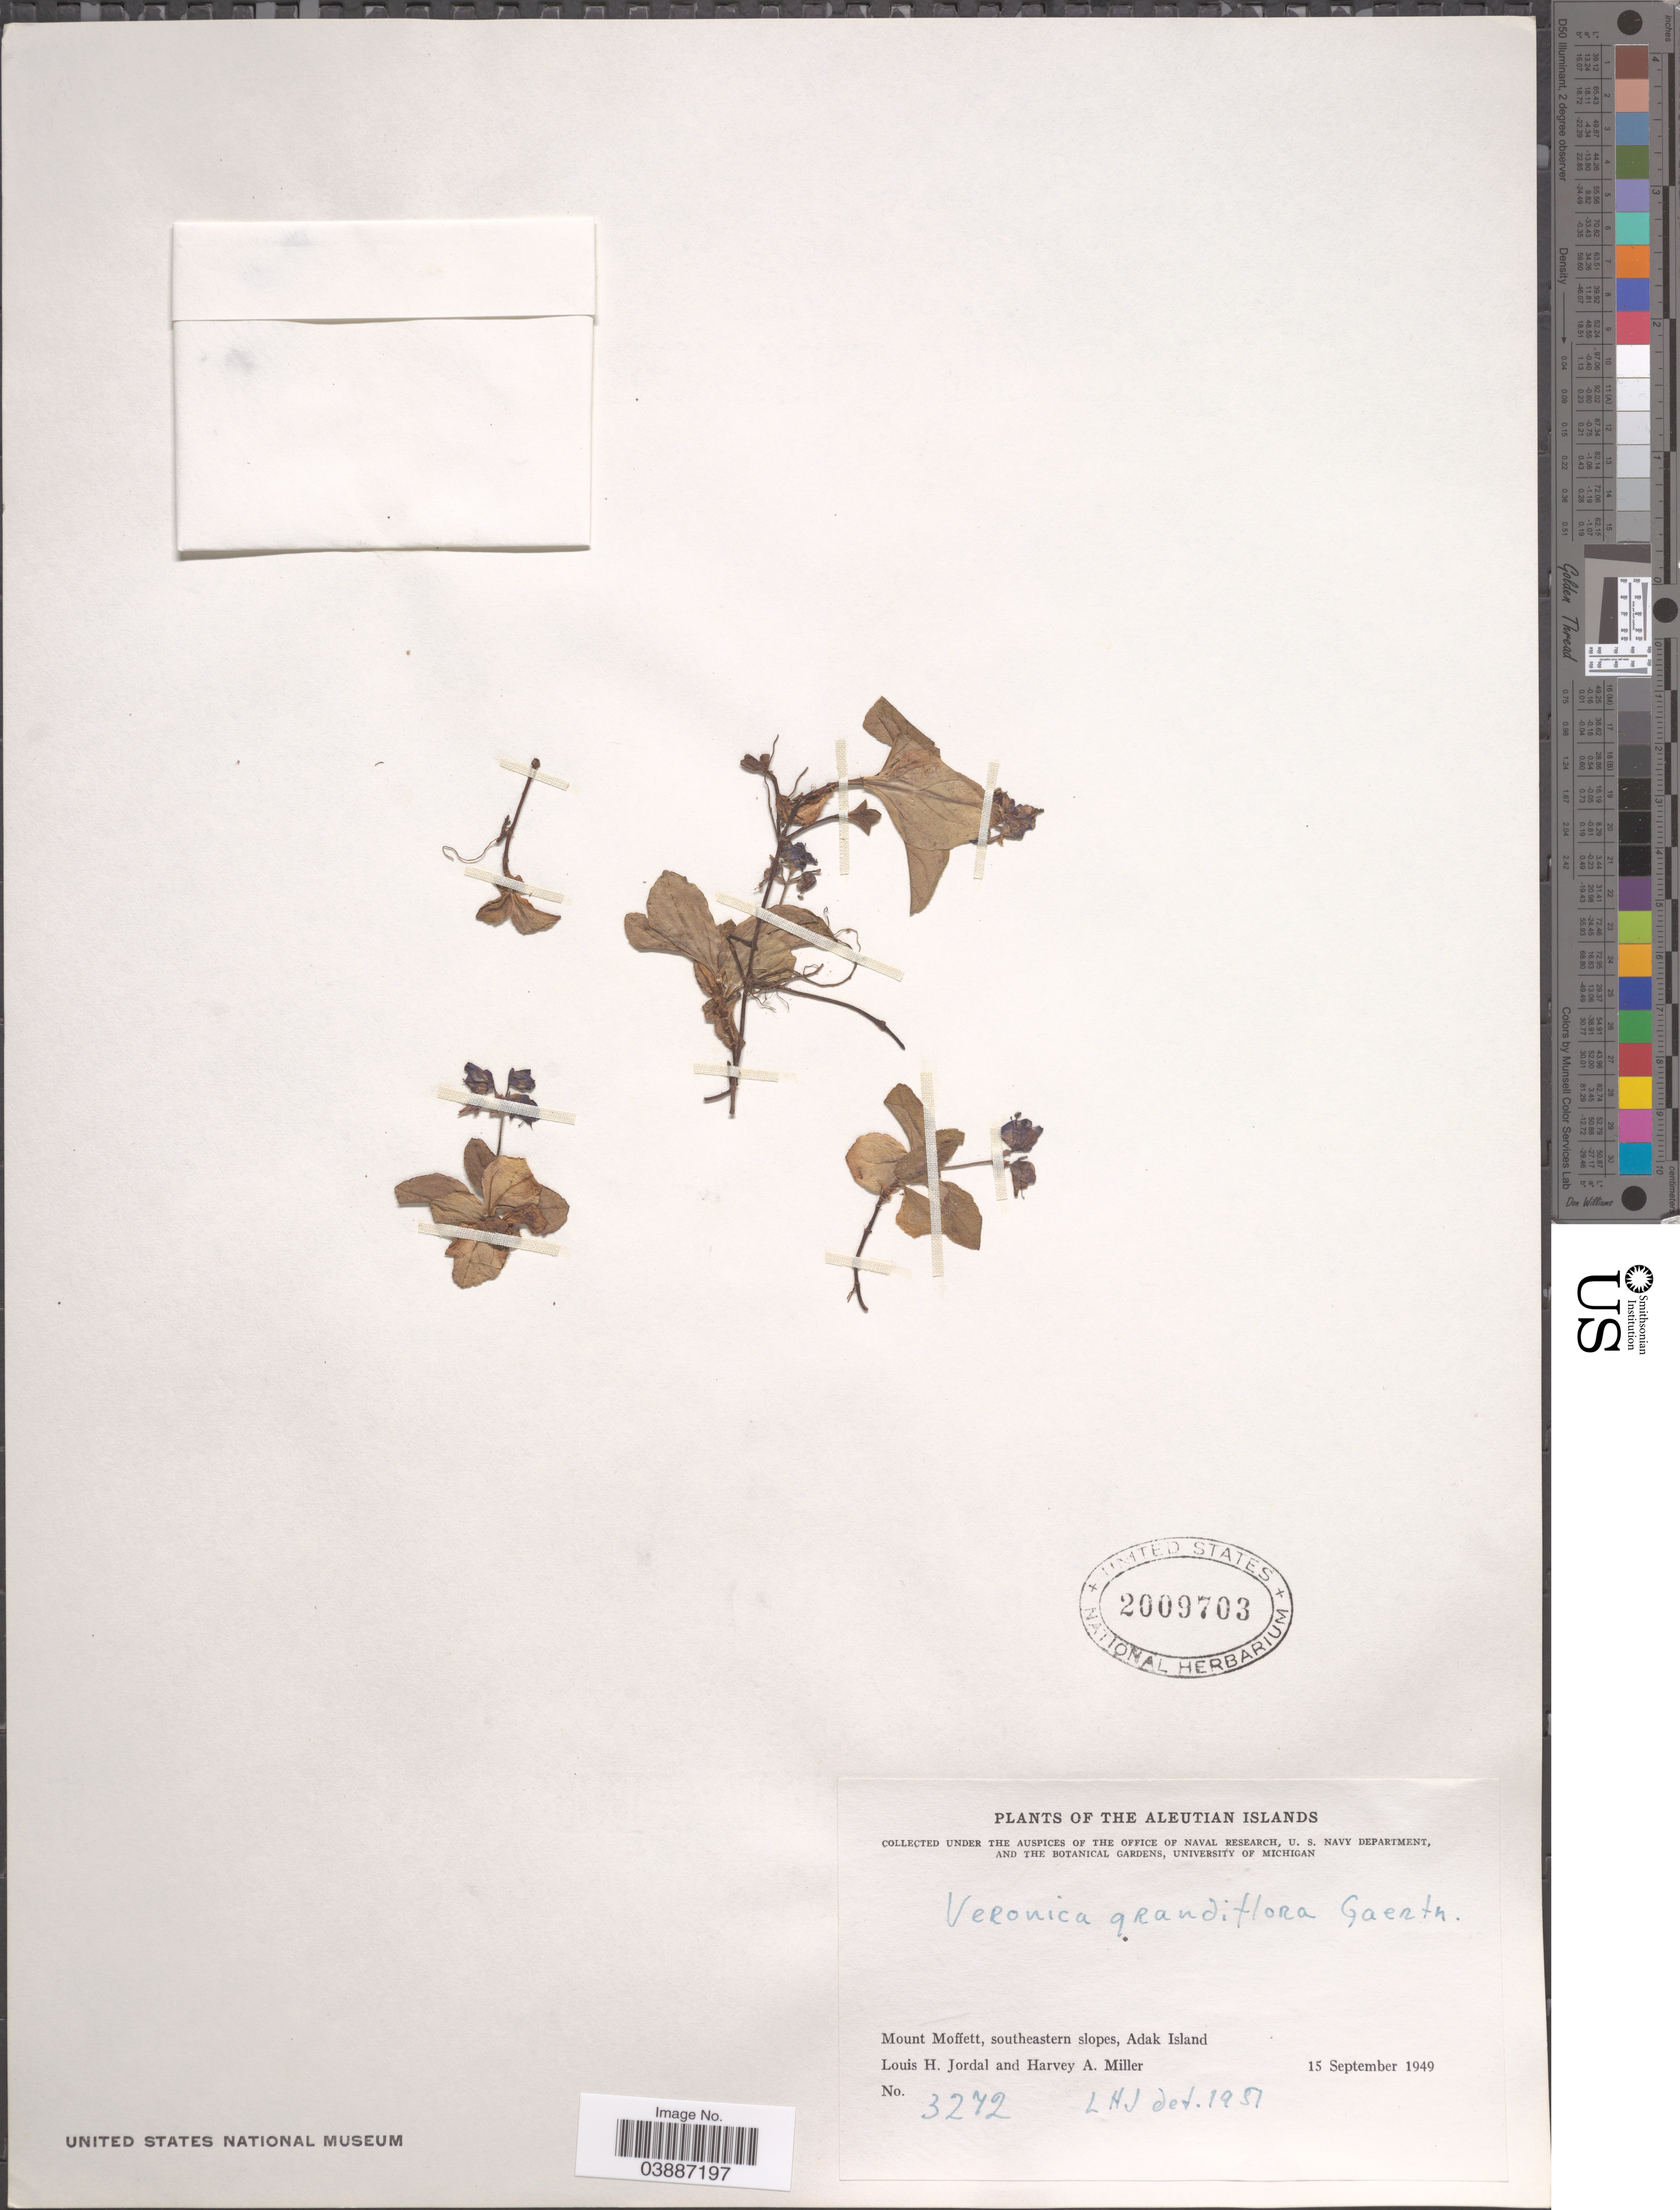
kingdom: Plantae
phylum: Tracheophyta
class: Magnoliopsida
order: Lamiales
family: Plantaginaceae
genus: Veronica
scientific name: Veronica grandiflora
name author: Gaertn.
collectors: L. Jordal & H. A. Miller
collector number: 3272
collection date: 1949-09-15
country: United States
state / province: Alaska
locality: The Aleutian Islands. Mount Moffett, southeastern slopes, Adak Island.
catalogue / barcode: US 2009703